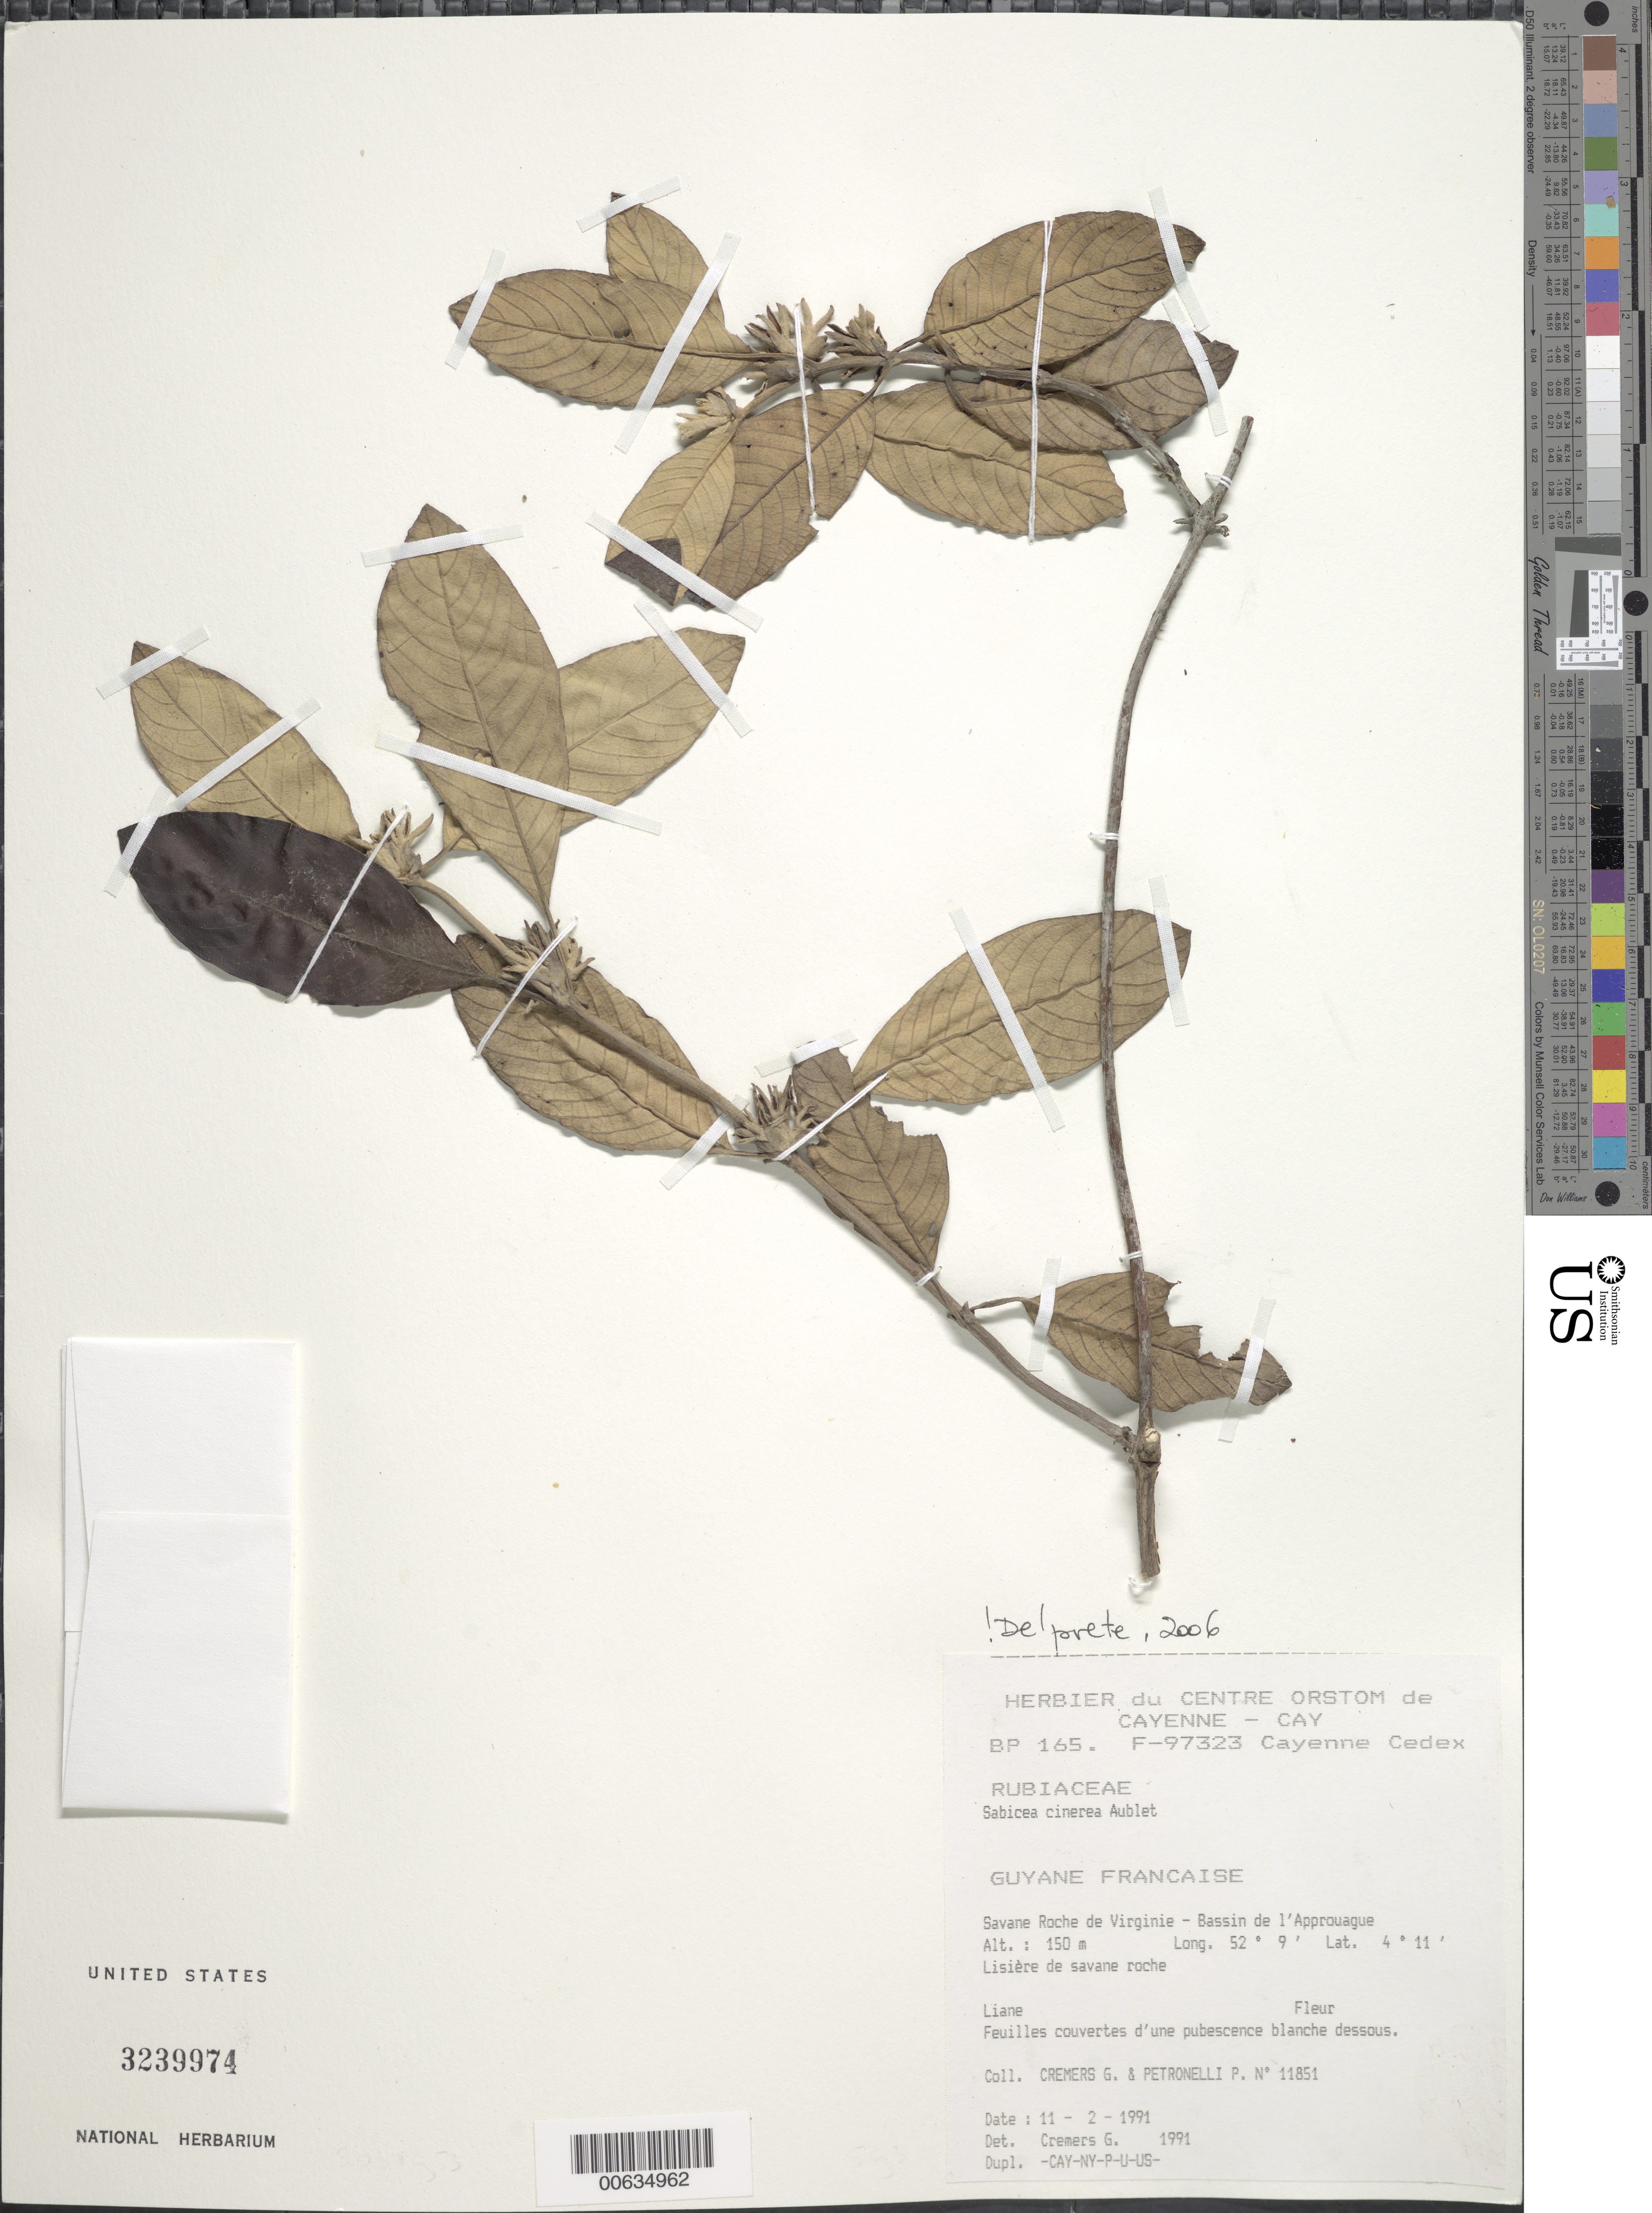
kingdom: Plantae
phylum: Tracheophyta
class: Magnoliopsida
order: Gentianales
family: Rubiaceae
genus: Sabicea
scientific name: Sabicea cinerea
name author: Aubl.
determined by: Delprete, P. G., Herb. de Guyane Cay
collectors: G. Cremers & P. Petronelli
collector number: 11851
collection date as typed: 11-Feb-91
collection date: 1991-02-11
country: French Guiana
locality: Savane Roche de Virginie, Bassin de l'Approuague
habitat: Lisiere de savane roche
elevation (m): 150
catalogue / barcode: US 3239974